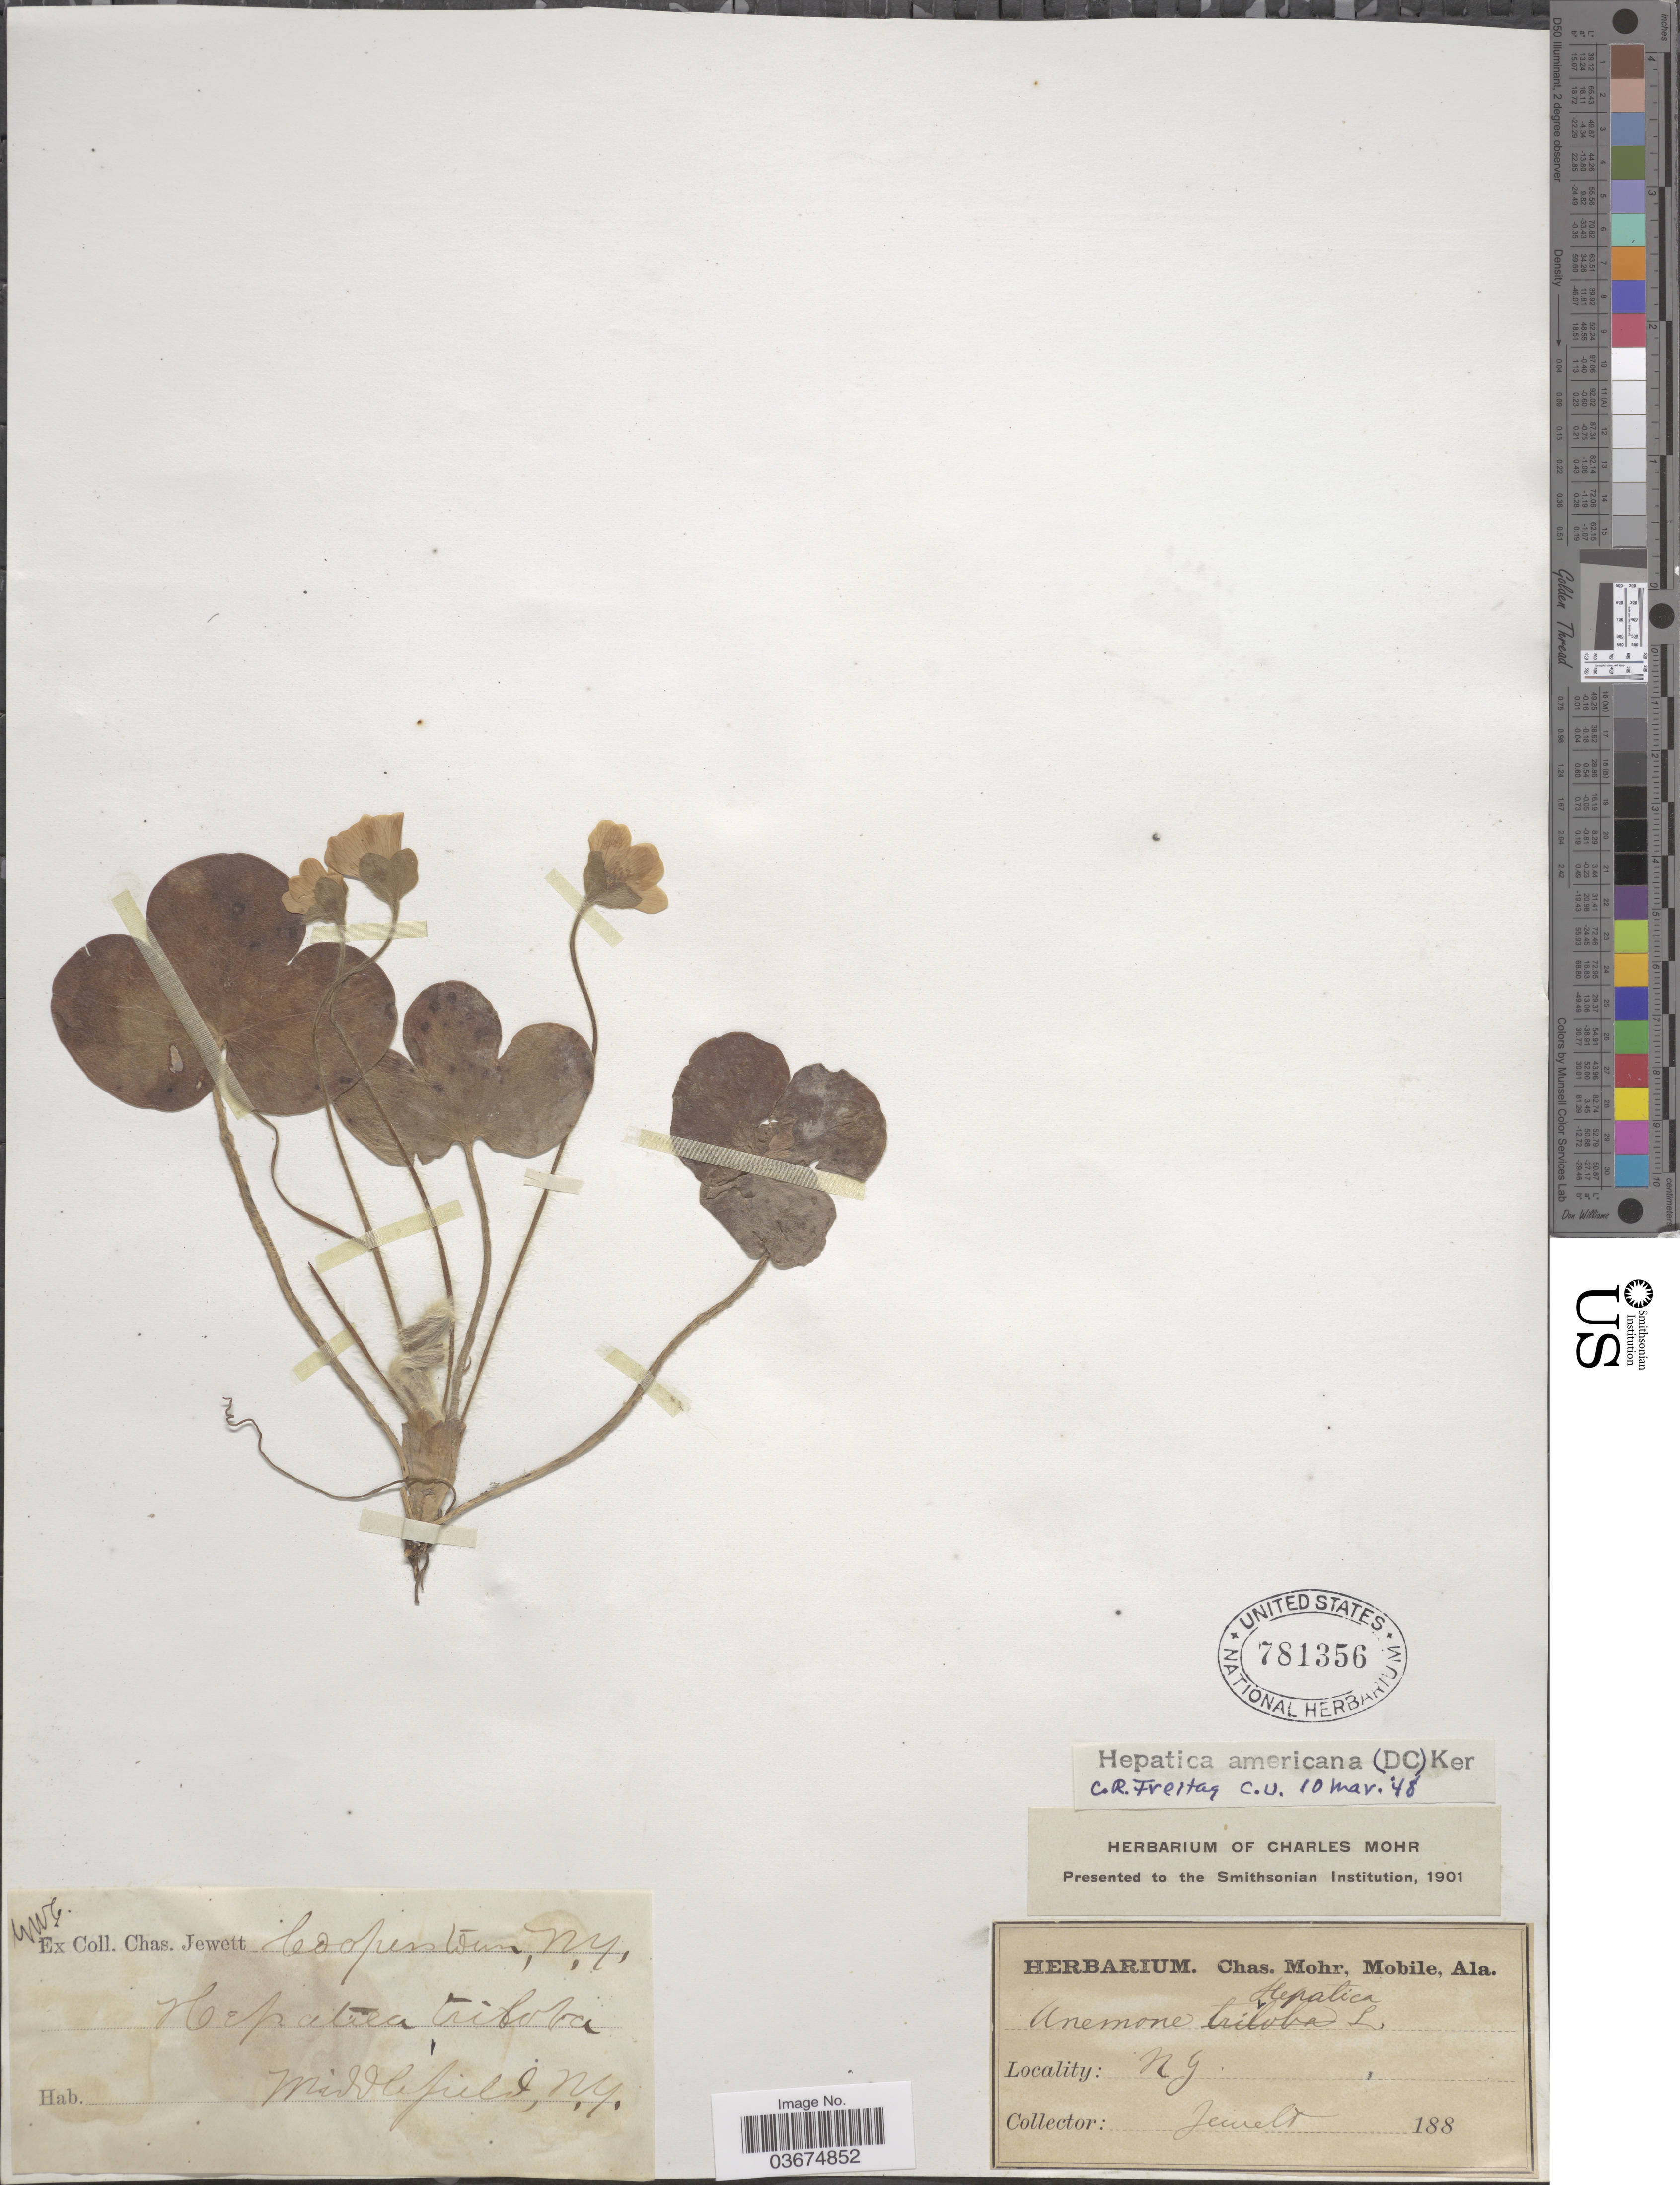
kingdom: Plantae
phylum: Tracheophyta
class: Magnoliopsida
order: Ranunculales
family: Ranunculaceae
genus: Hepatica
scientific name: Hepatica americana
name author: (DC.) Ker Gawl.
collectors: C. Jewett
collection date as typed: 188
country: United States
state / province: New York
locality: Coopertown. Middlefield.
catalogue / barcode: US 781356